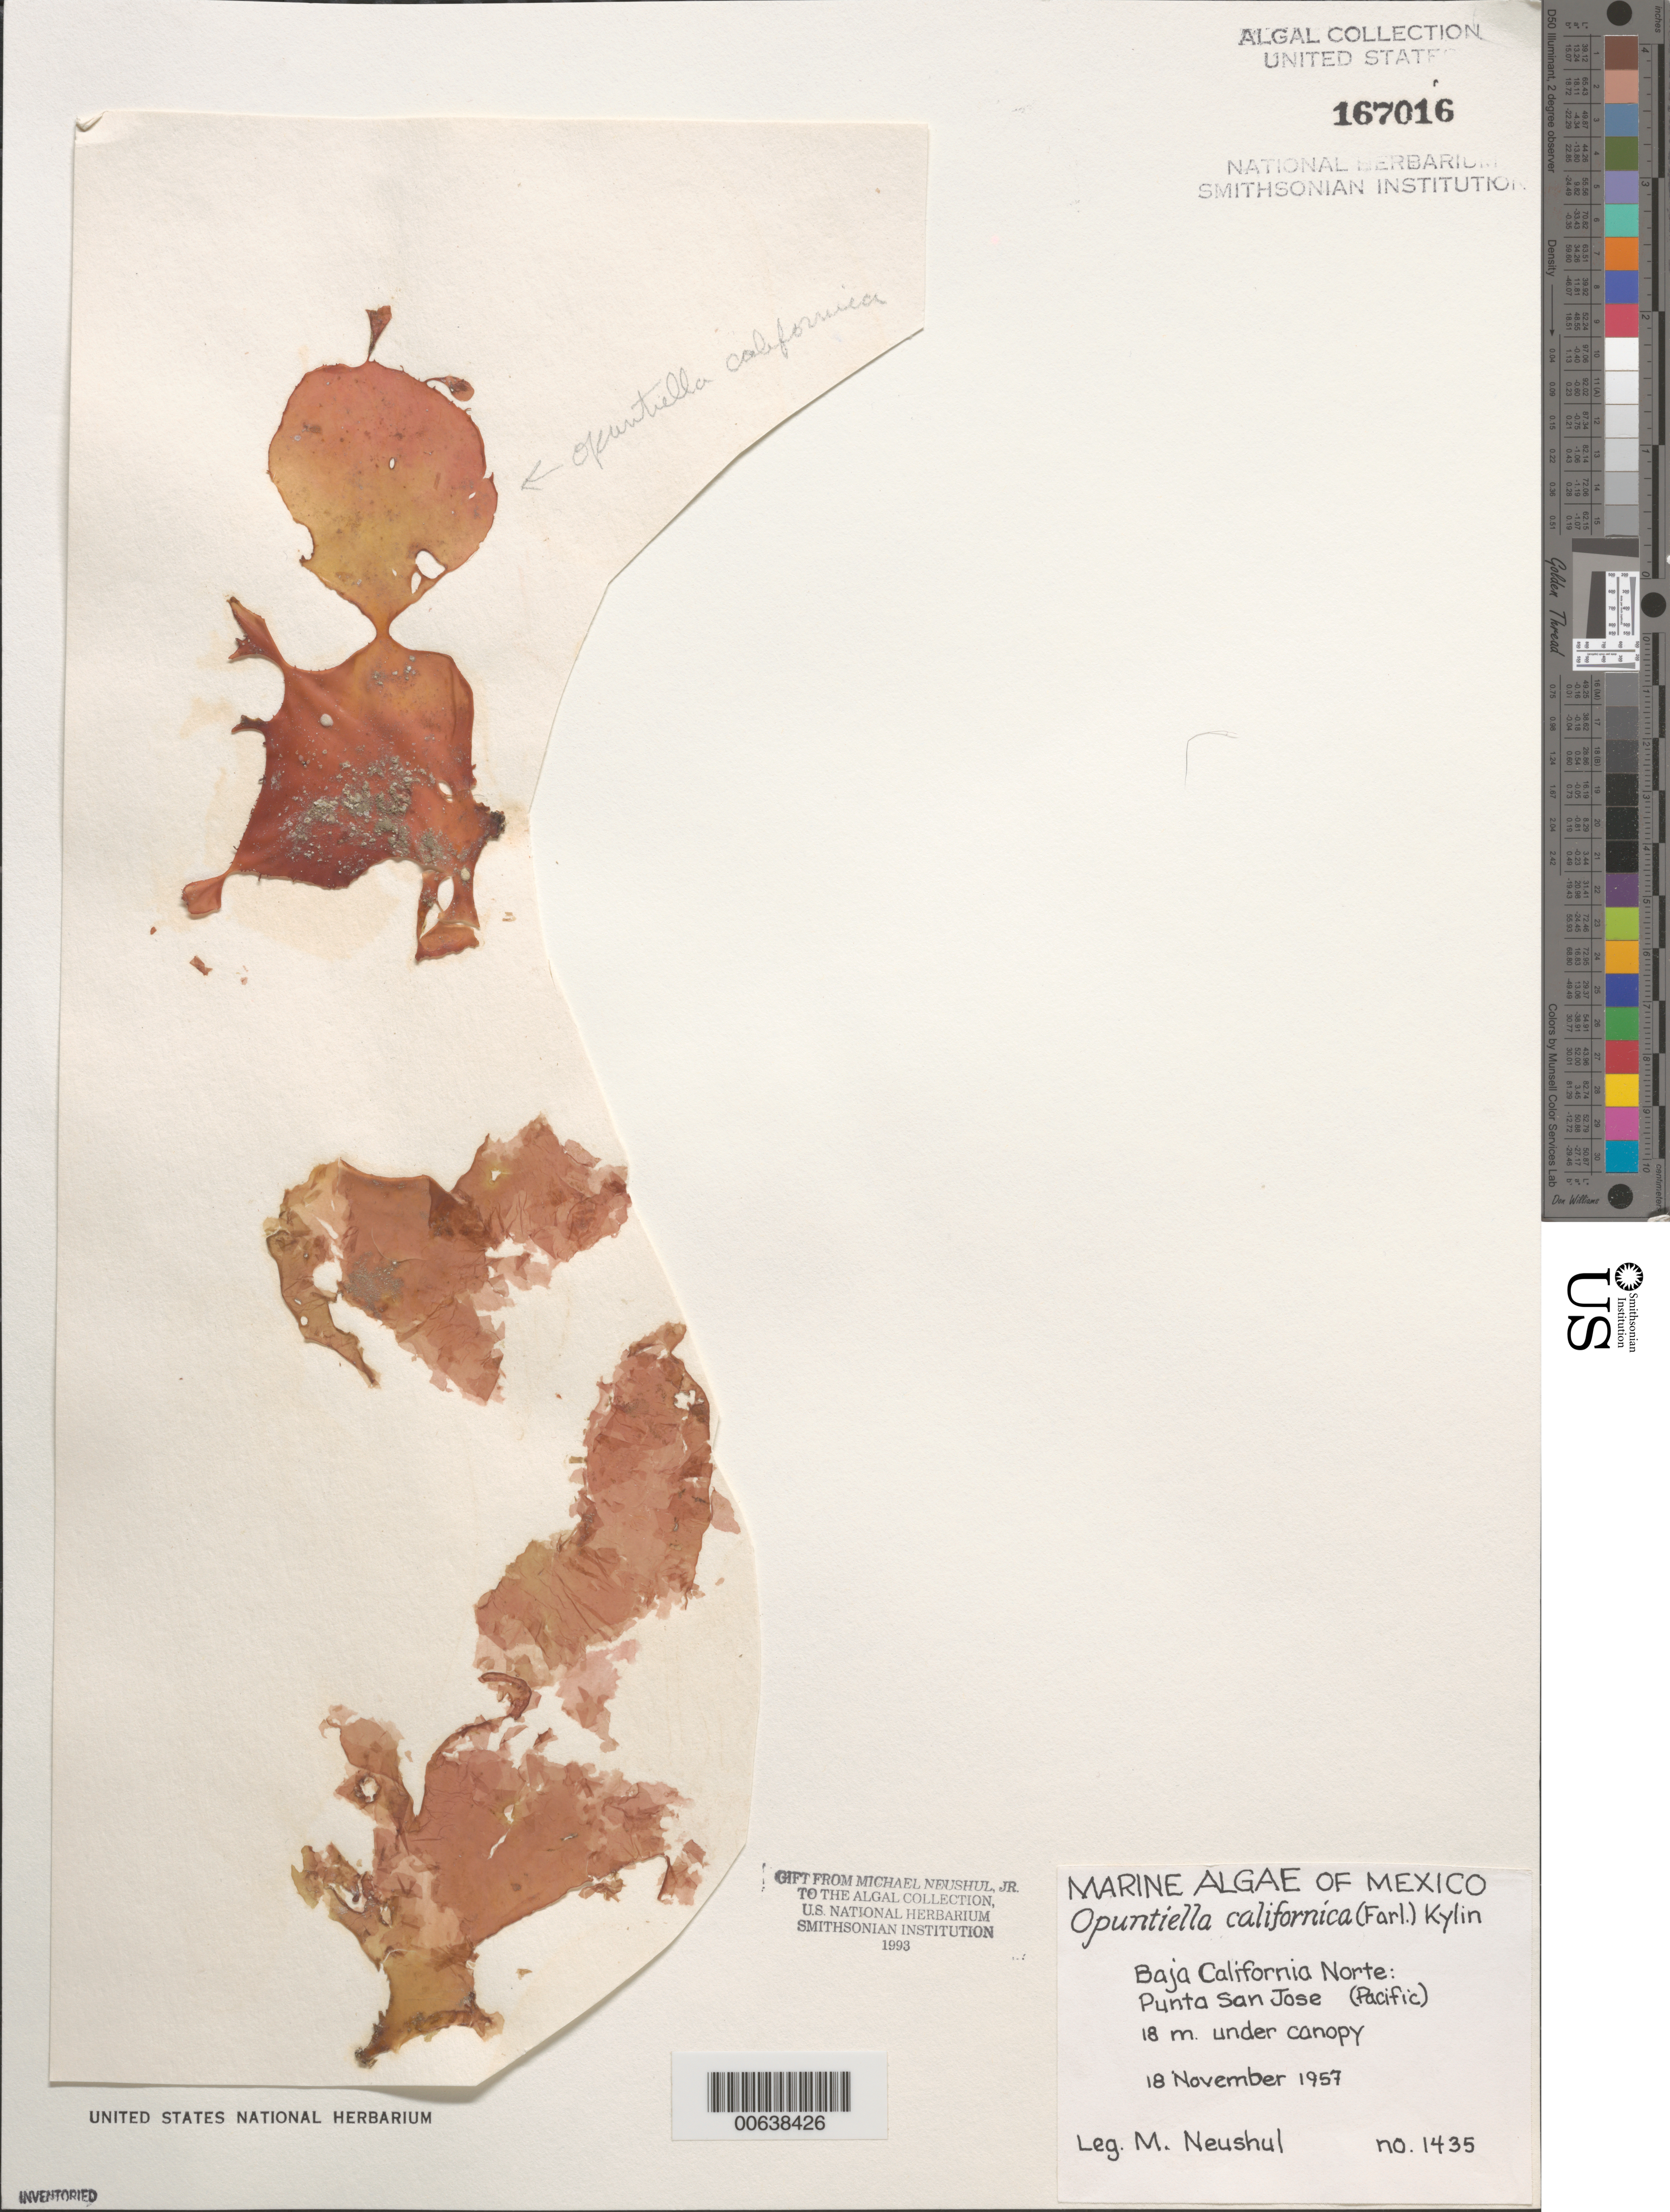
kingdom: Plantae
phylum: Rhodophyta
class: Florideophyceae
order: Gigartinales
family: Furcellariaceae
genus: Opuntiella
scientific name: Opuntiella californica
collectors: M. Neushul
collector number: Neushul 1435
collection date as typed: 18 Nov 1957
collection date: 1957-11-18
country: Mexico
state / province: Baja California Norte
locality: Punta San Jose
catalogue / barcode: US 167016